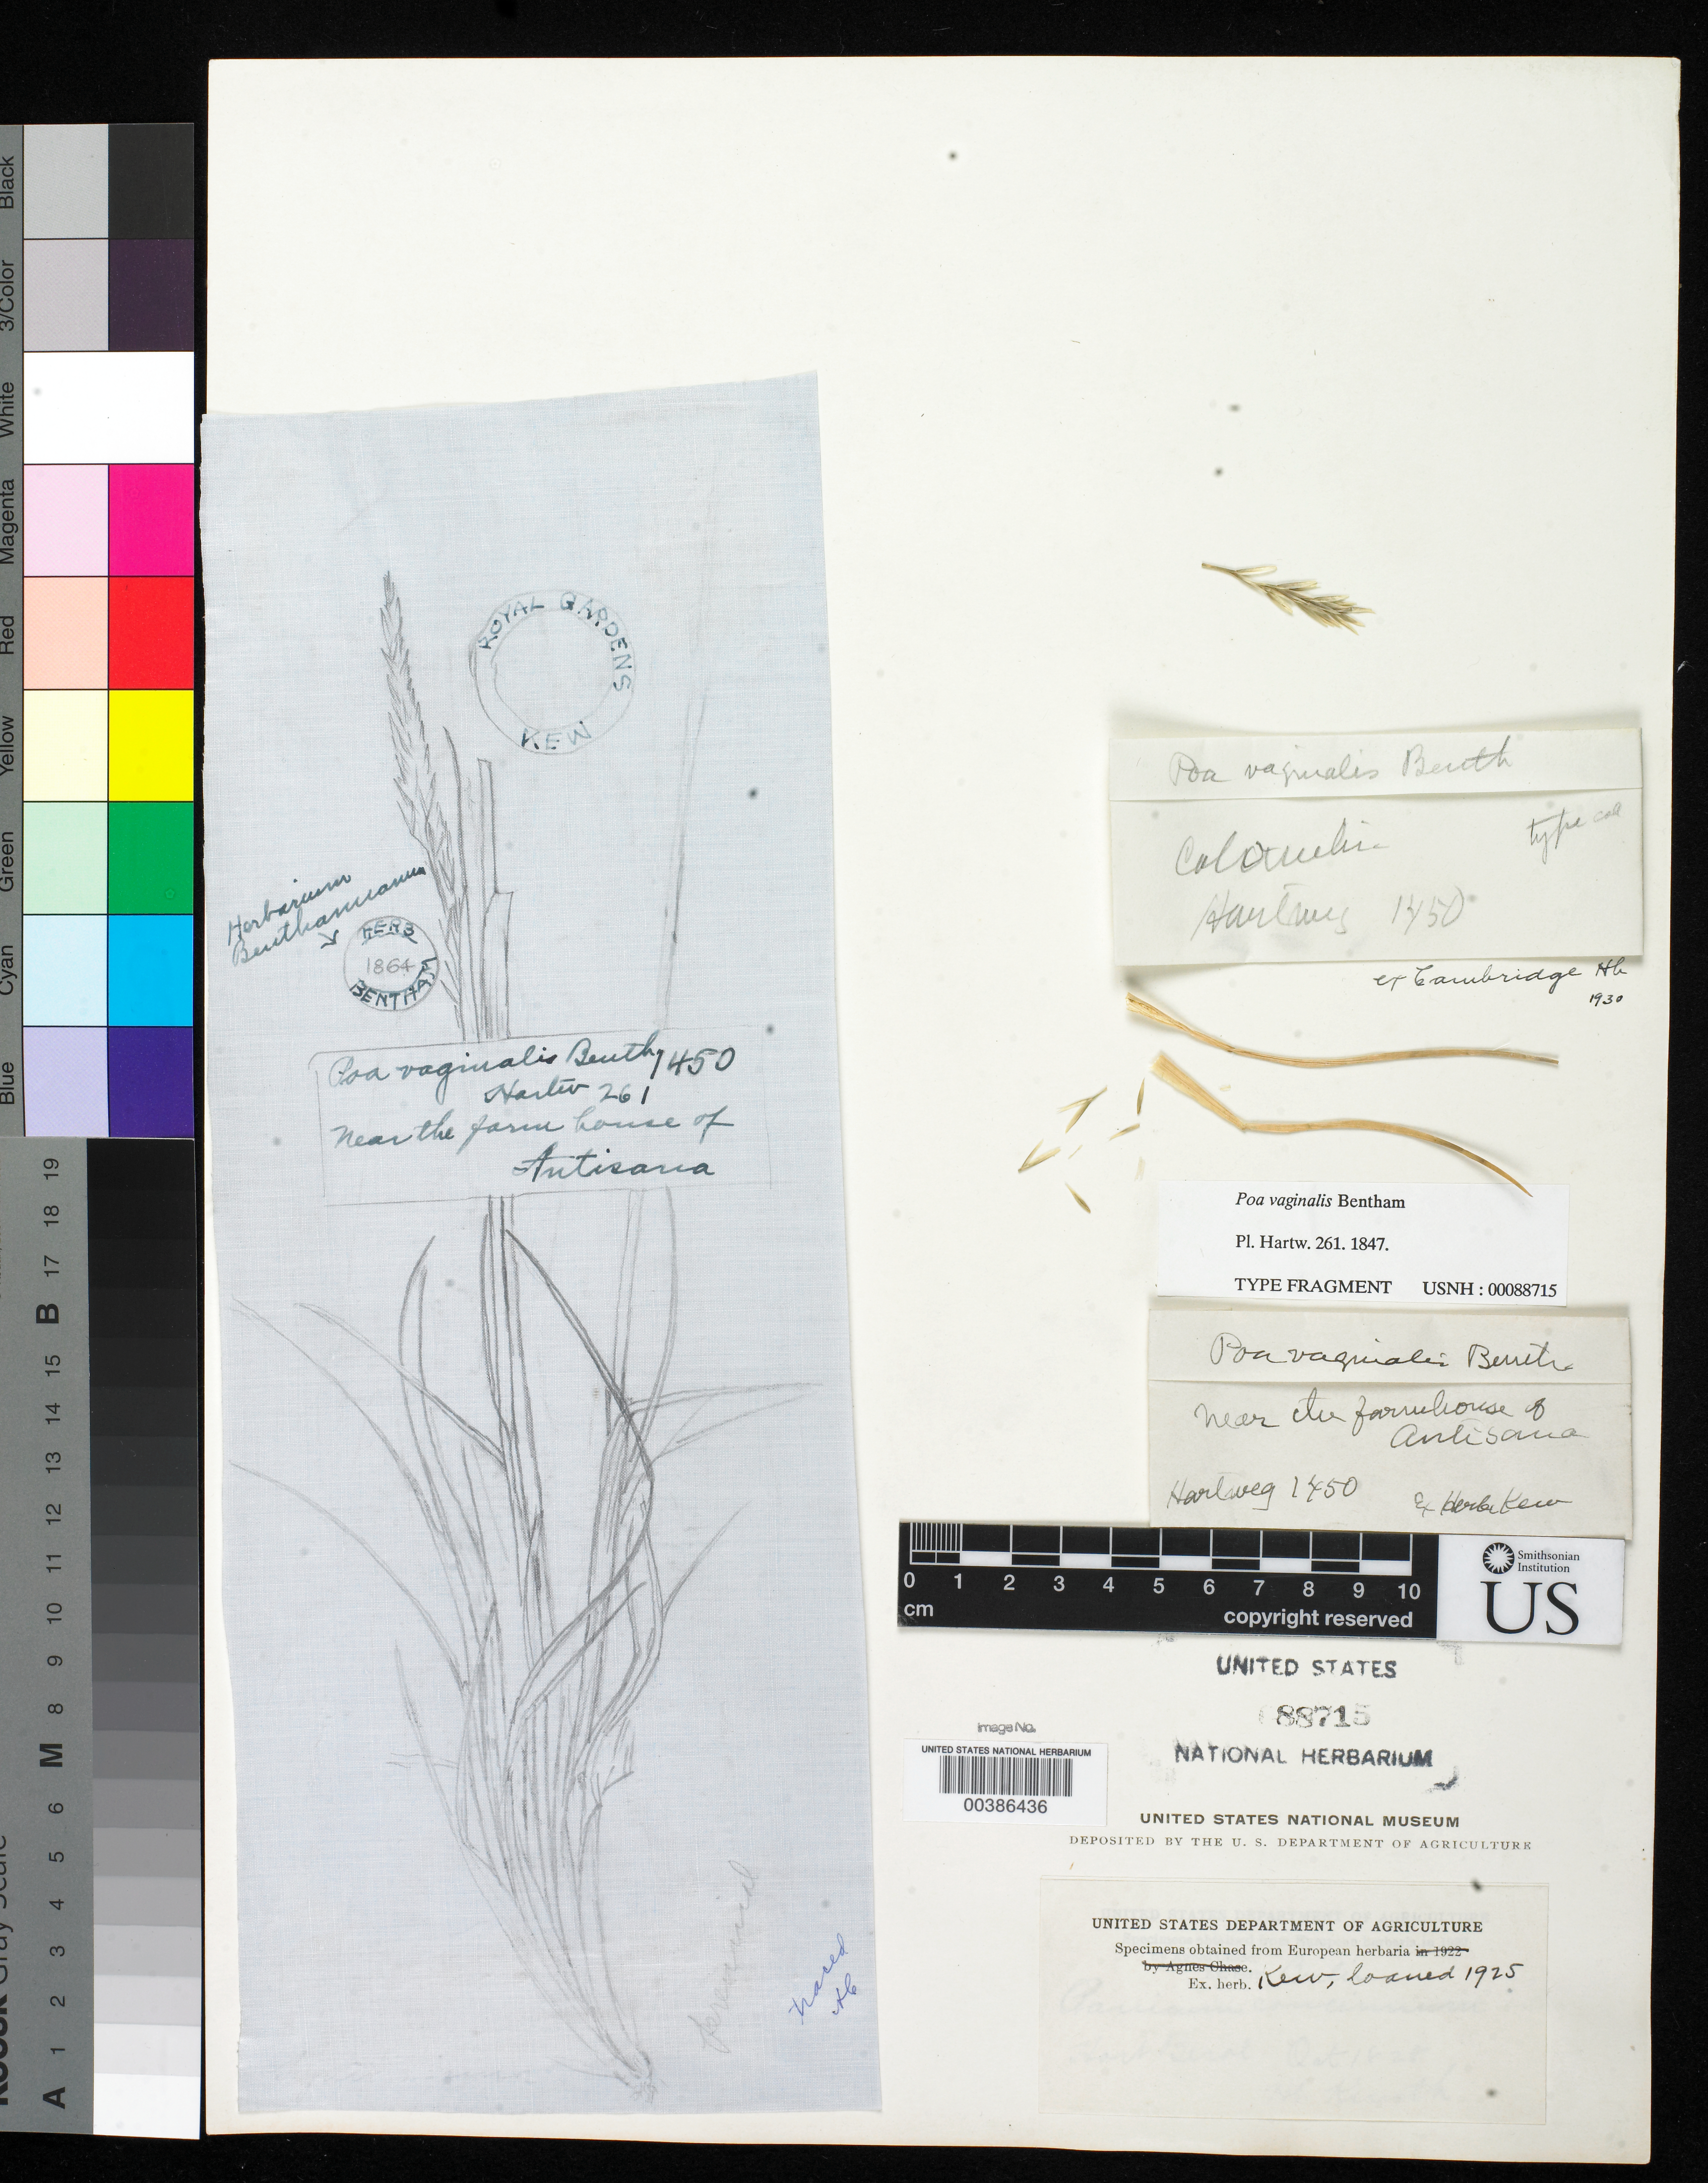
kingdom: Plantae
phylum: Tracheophyta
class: Liliopsida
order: Poales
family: Poaceae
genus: Poa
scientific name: Poa vaginalis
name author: Benth.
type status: Type Fragment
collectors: K. Hartweg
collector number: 1450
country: Ecuador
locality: Antisana.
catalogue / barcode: US 88715